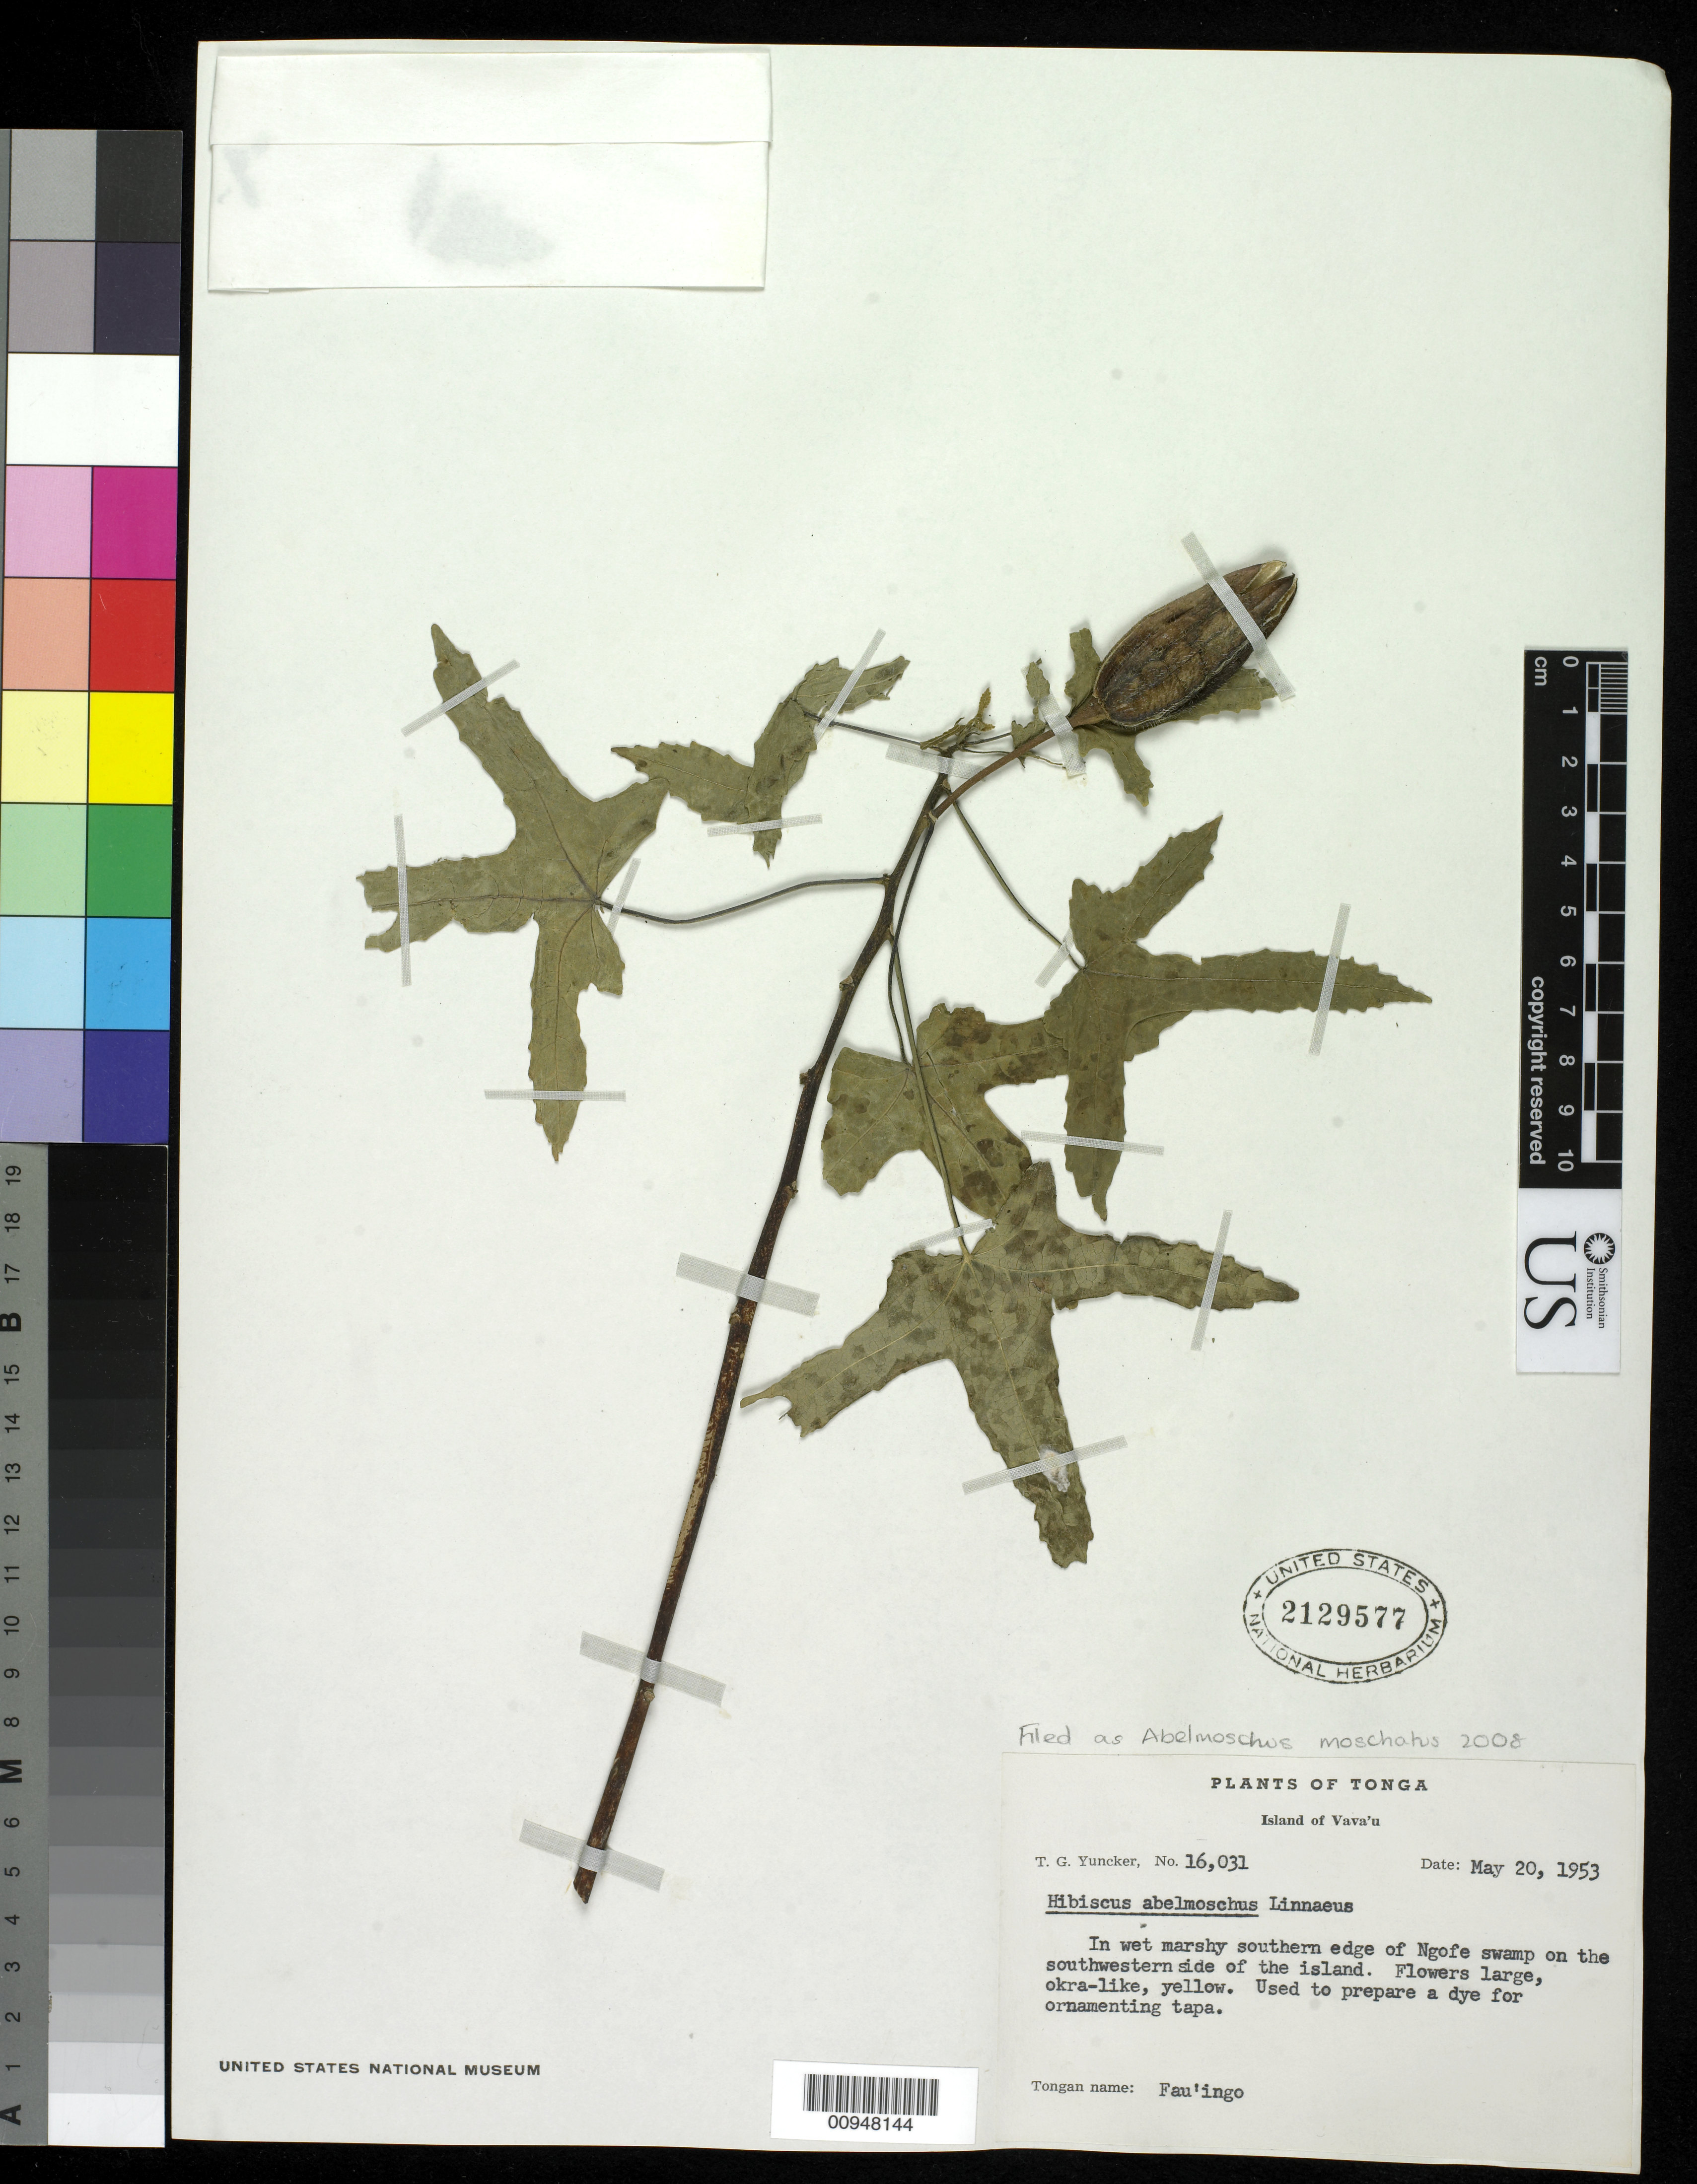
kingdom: Plantae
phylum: Tracheophyta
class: Magnoliopsida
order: Malvales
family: Malvaceae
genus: Abelmoschus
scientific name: Abelmoschus moschatus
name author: Medik.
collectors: T. G. Yuncker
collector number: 16031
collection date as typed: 20 May 1953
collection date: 1953-05-20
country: Tonga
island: Vava'u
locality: In wet, marshy S edge of Ngofe swamp on the SW side of the island.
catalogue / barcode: US 2129577